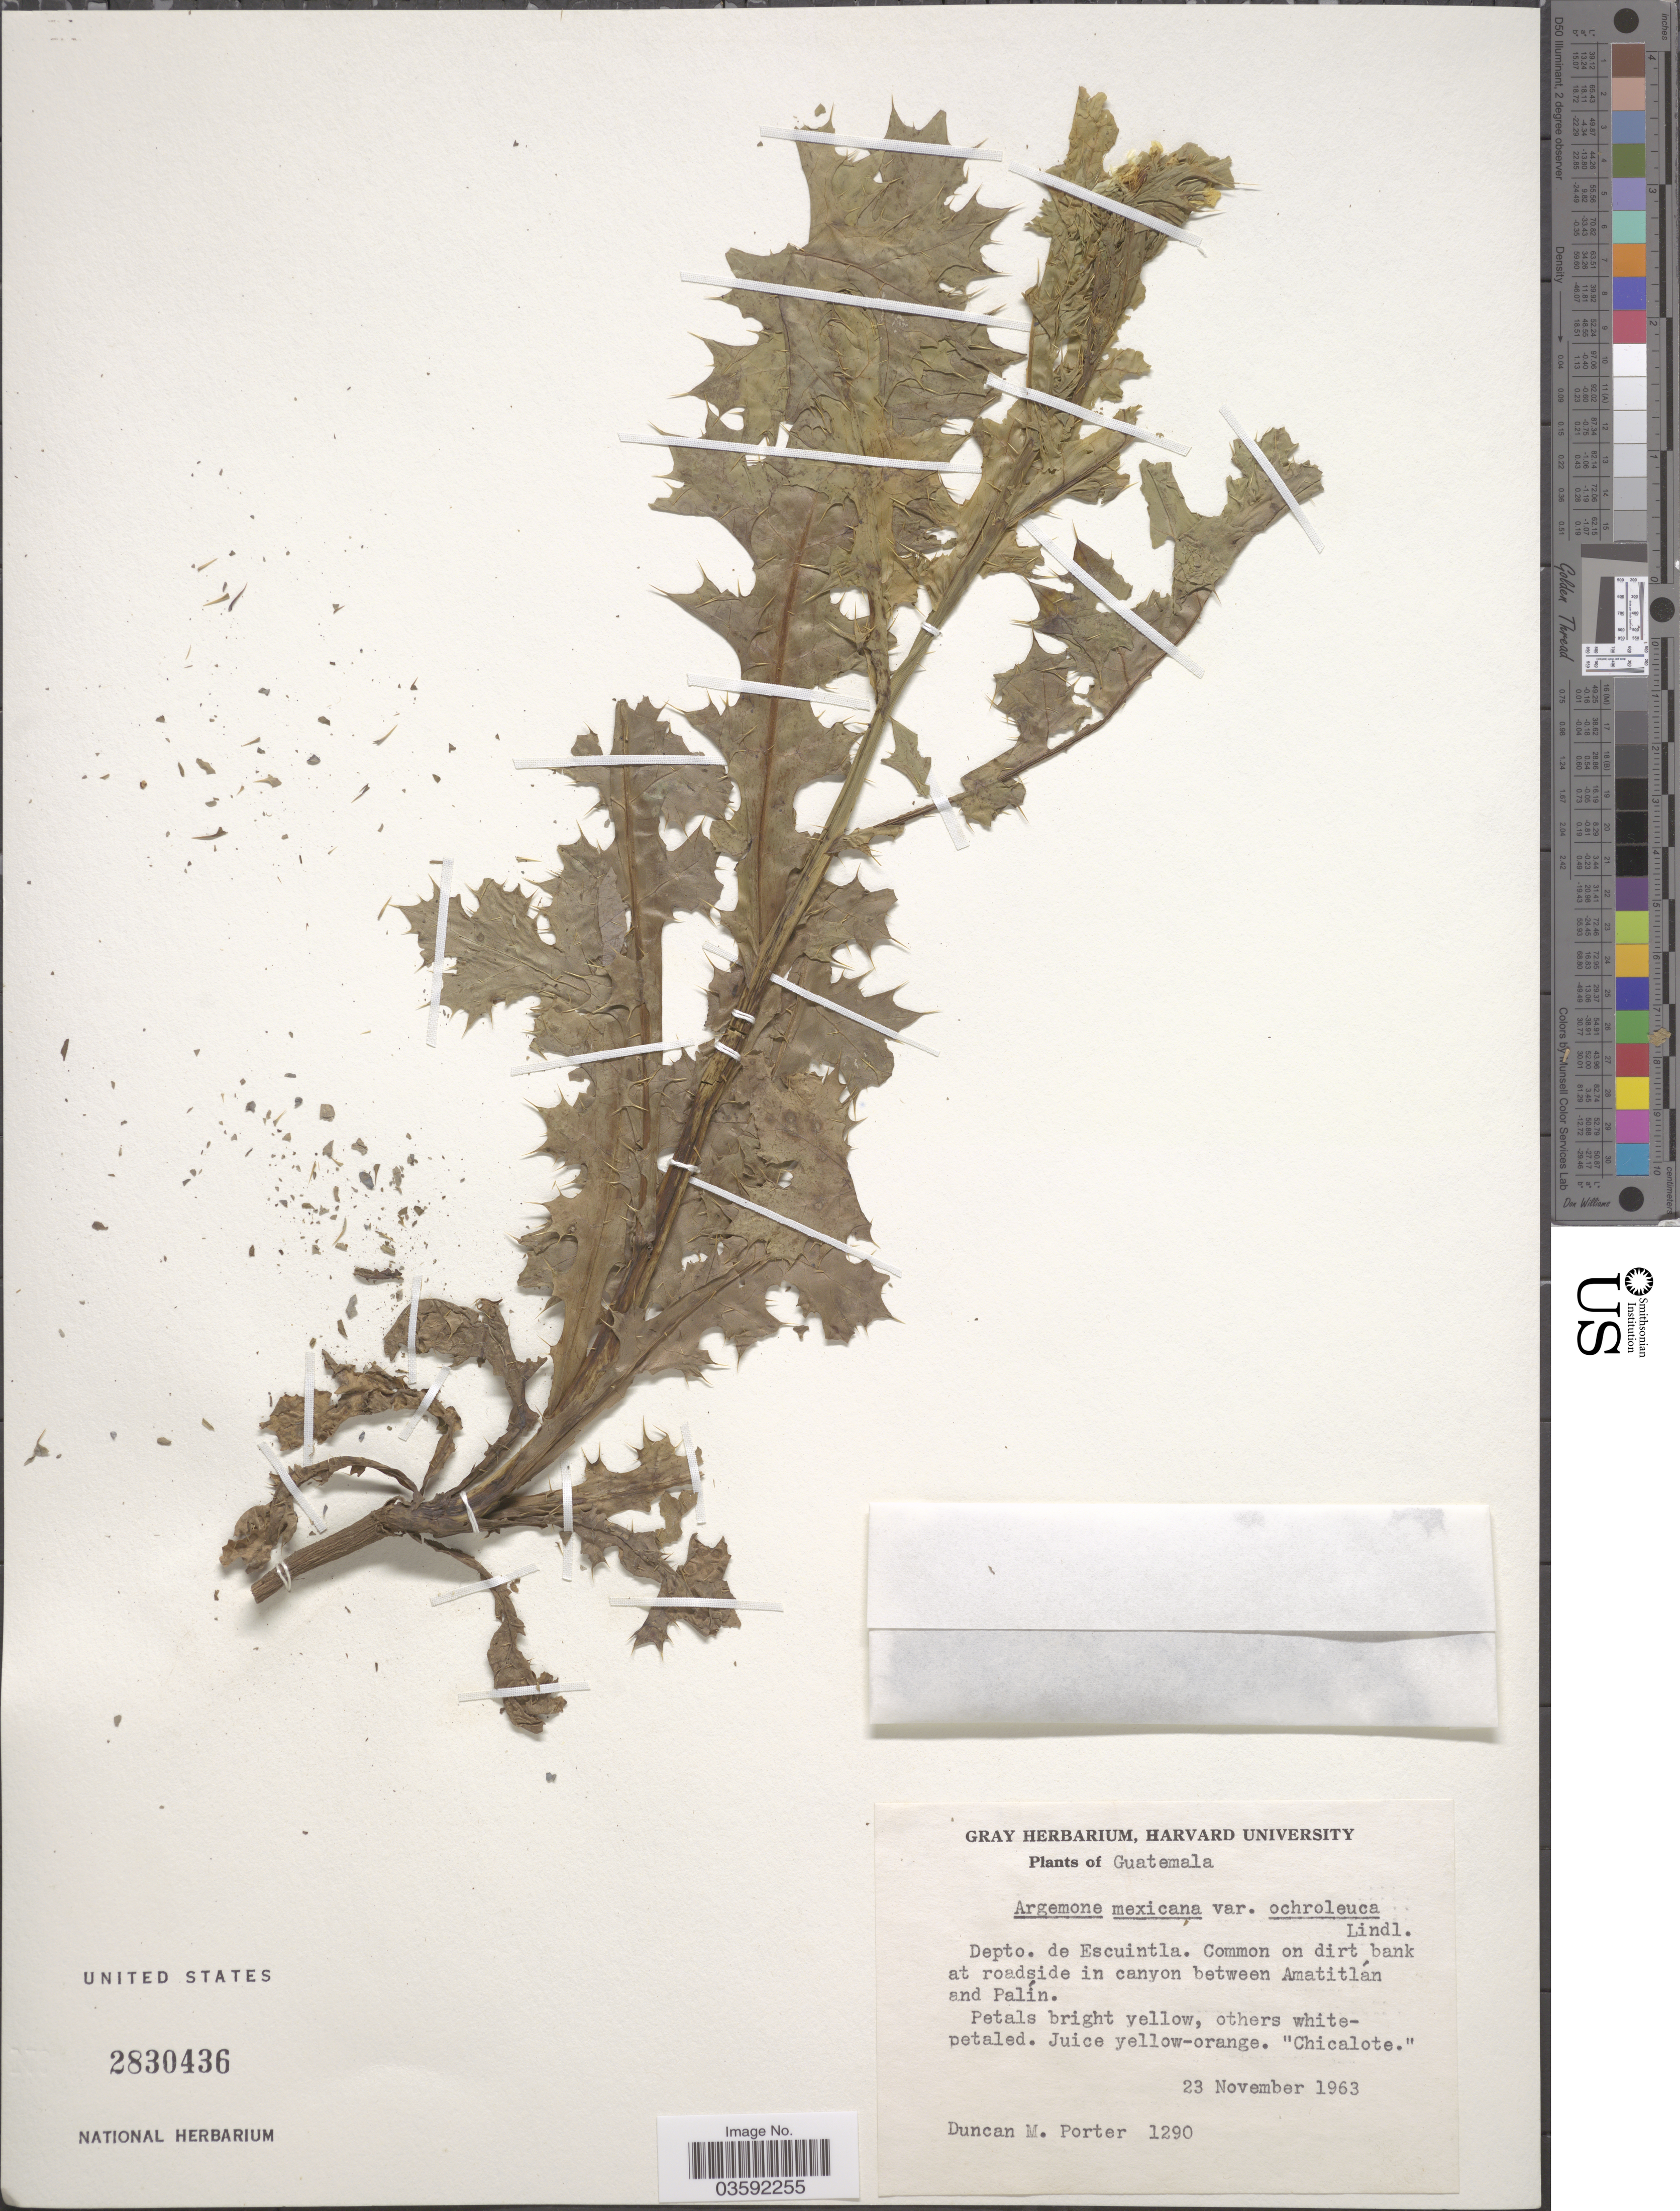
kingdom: Plantae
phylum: Tracheophyta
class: Magnoliopsida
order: Ranunculales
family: Papaveraceae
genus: Argemone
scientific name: Argemone mexicana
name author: L.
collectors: D. M. Porter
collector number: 1290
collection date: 1963-11-23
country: Guatemala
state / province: Escuintla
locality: Depto. de Escuintla. Common on dirt bank at roadside in canyon between Amatitlán and Palín.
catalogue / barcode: US 2830436